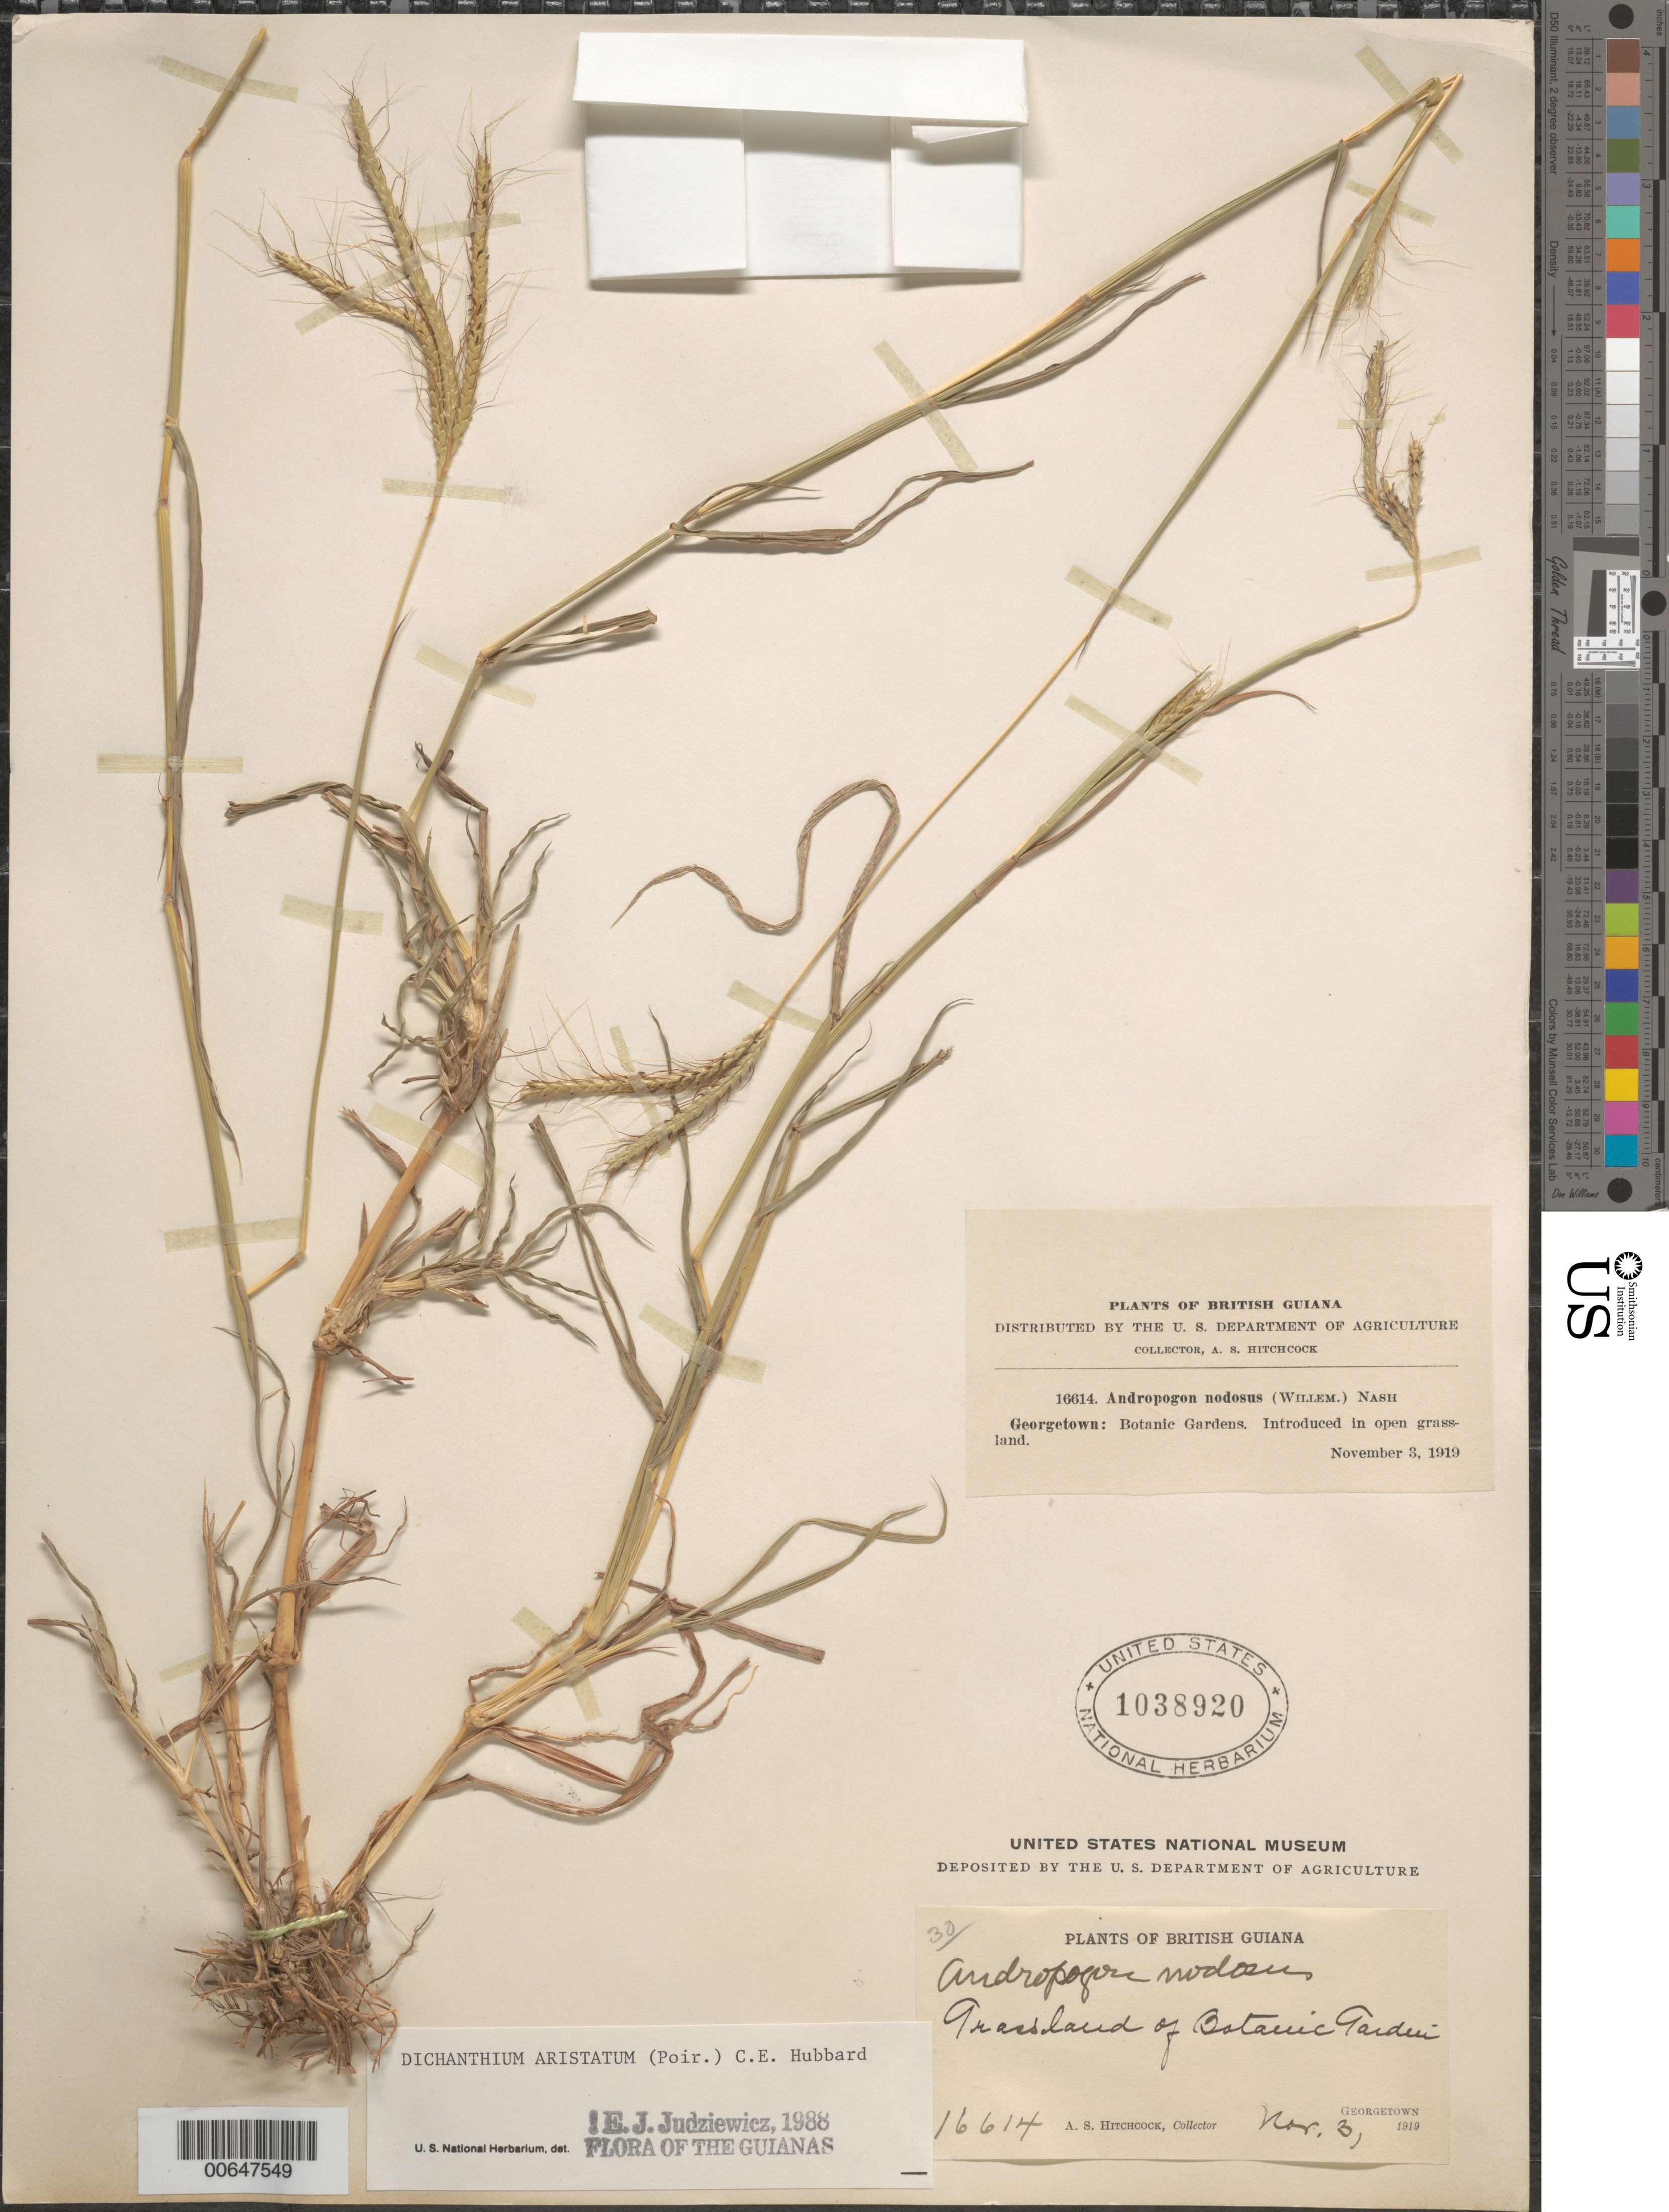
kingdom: Plantae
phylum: Tracheophyta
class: Liliopsida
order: Poales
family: Poaceae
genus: Dichanthium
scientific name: Dichanthium aristatum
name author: (Poir.) C.E. Hubb.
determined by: Judziewicz, E. J.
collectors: A. S. Hitchcock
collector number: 16614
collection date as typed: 3-Nov-19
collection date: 1919-11-03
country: Guyana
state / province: Demerara-Mahaica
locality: Georgetown, Botanic Gardens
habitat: Grassland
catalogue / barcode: US 1038920